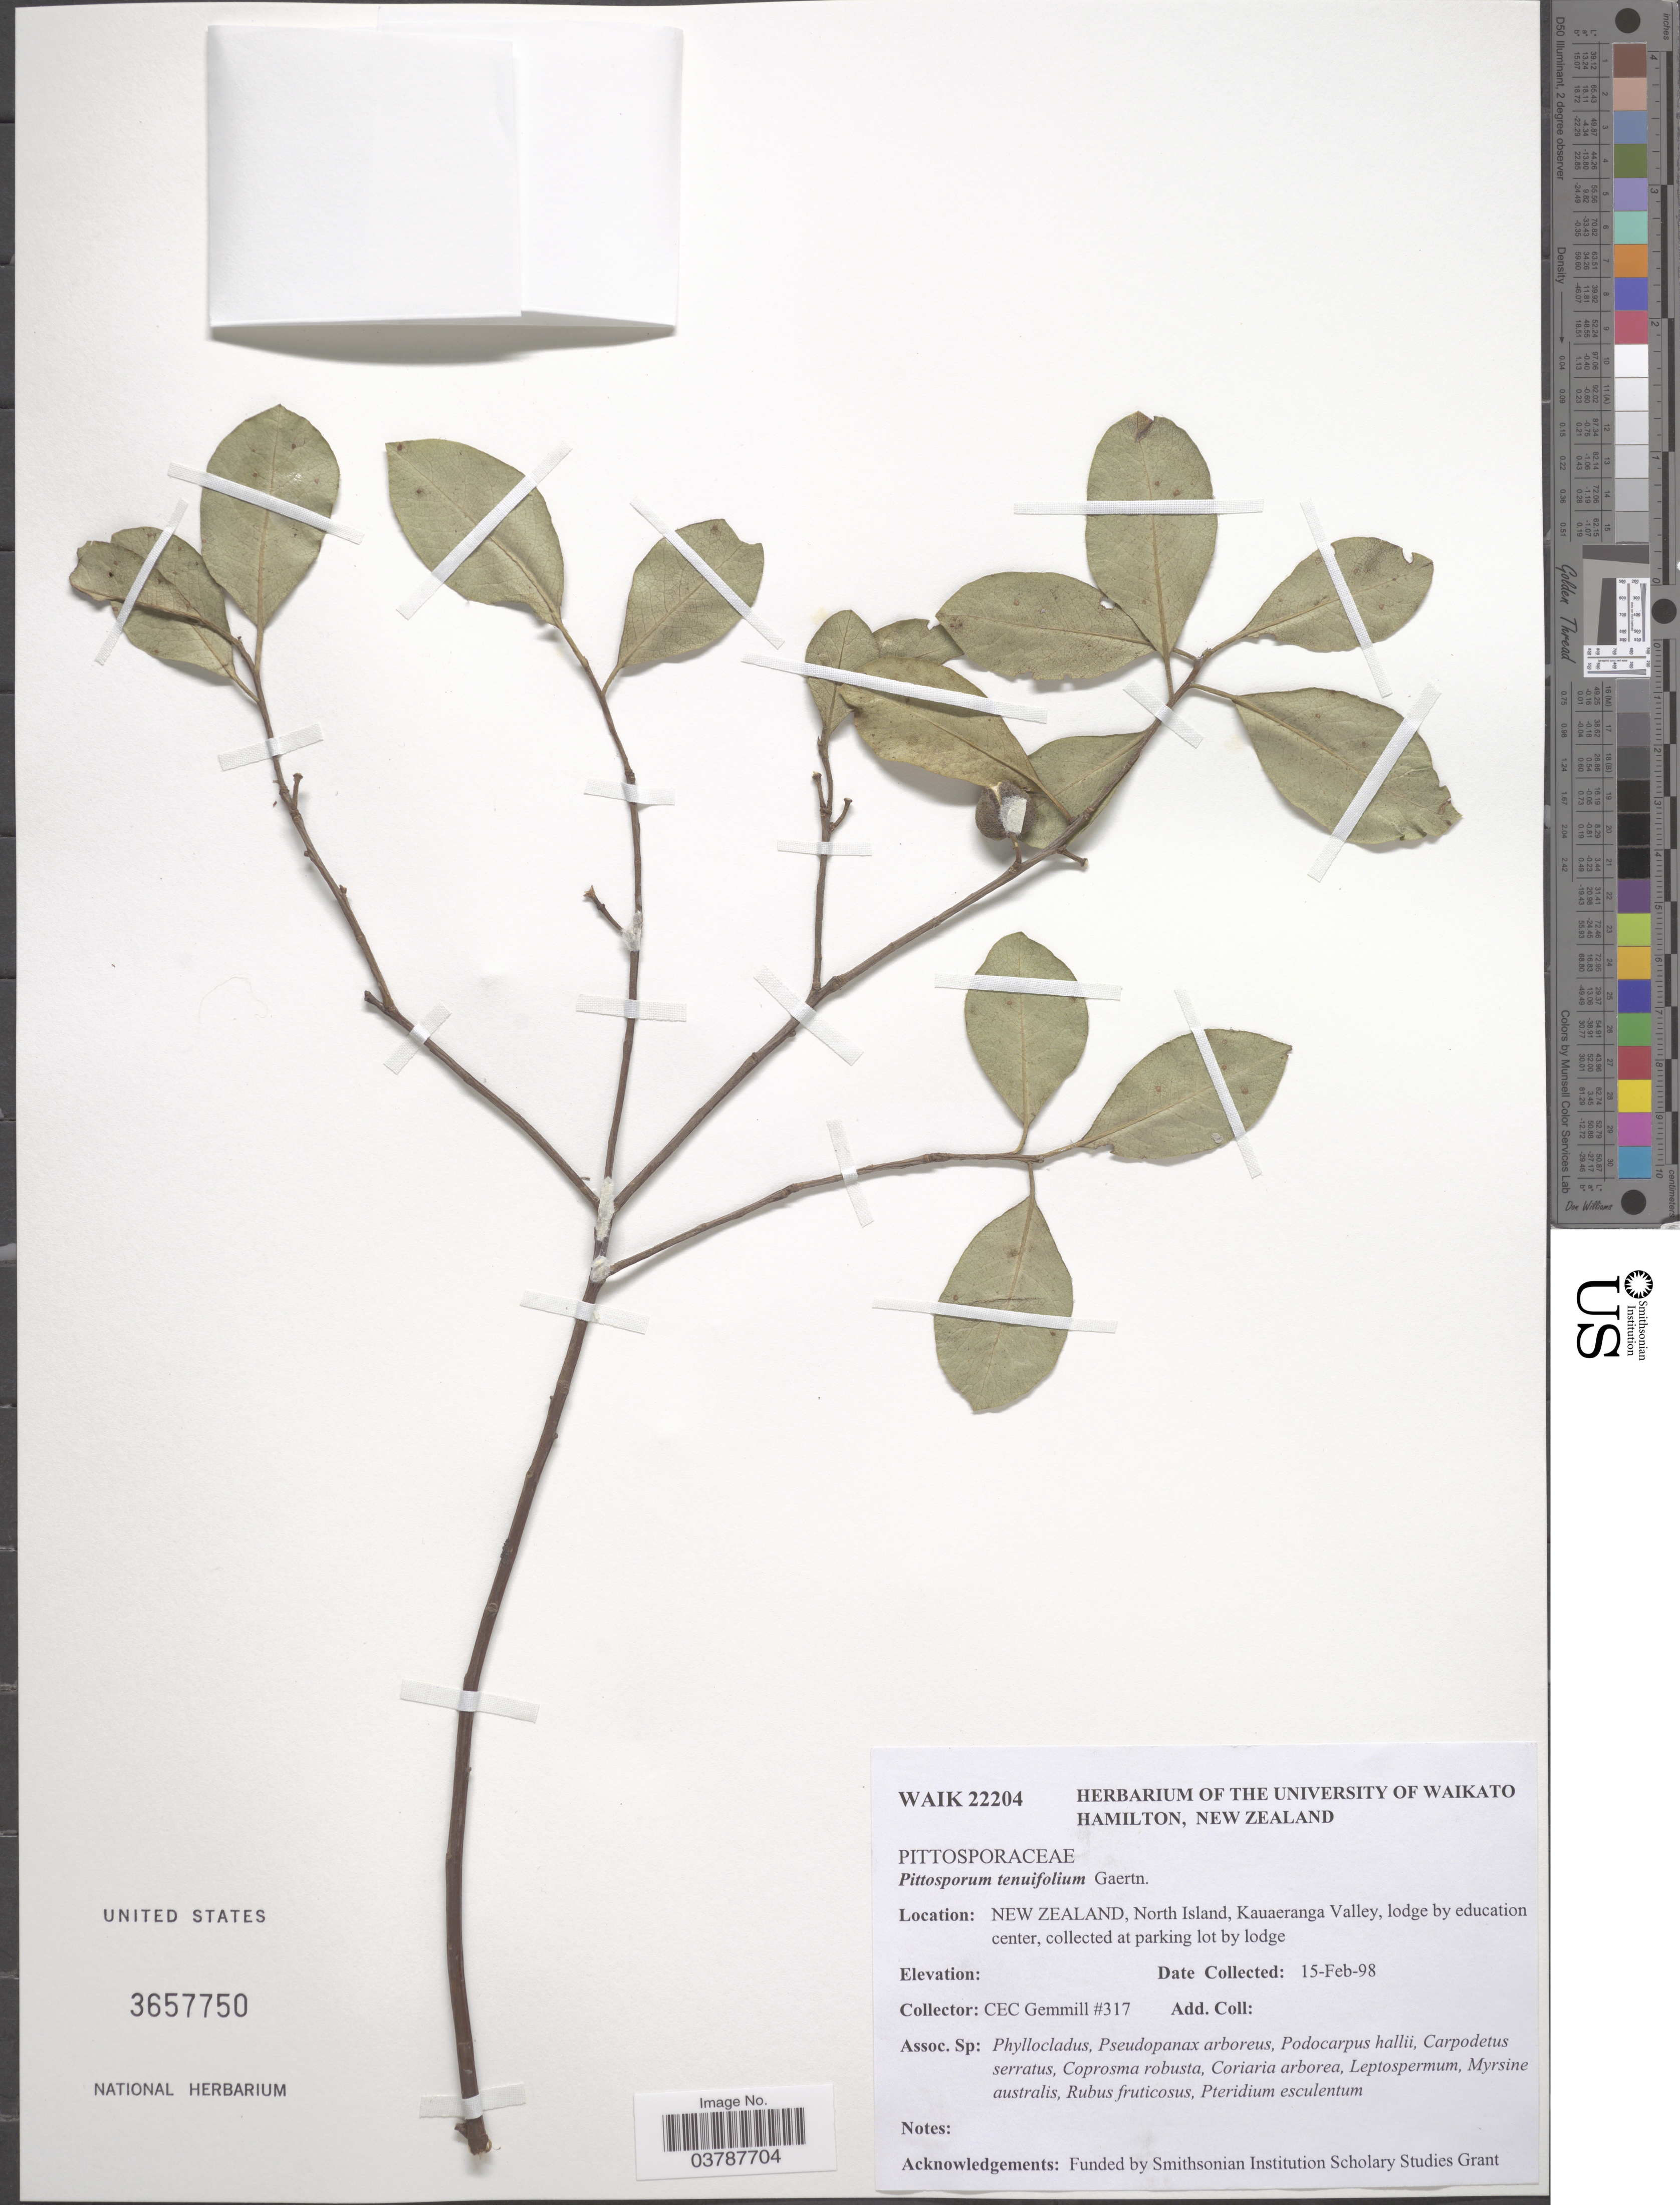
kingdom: Plantae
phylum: Tracheophyta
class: Magnoliopsida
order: Apiales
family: Pittosporaceae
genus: Pittosporum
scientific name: Pittosporum tenuifolium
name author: Gaertn.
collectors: C. Gemmill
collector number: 317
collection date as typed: Transcribed d/m/y: 15/2/98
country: New Zealand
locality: North Island, Kauaeranga Valley.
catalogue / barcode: US 3657750